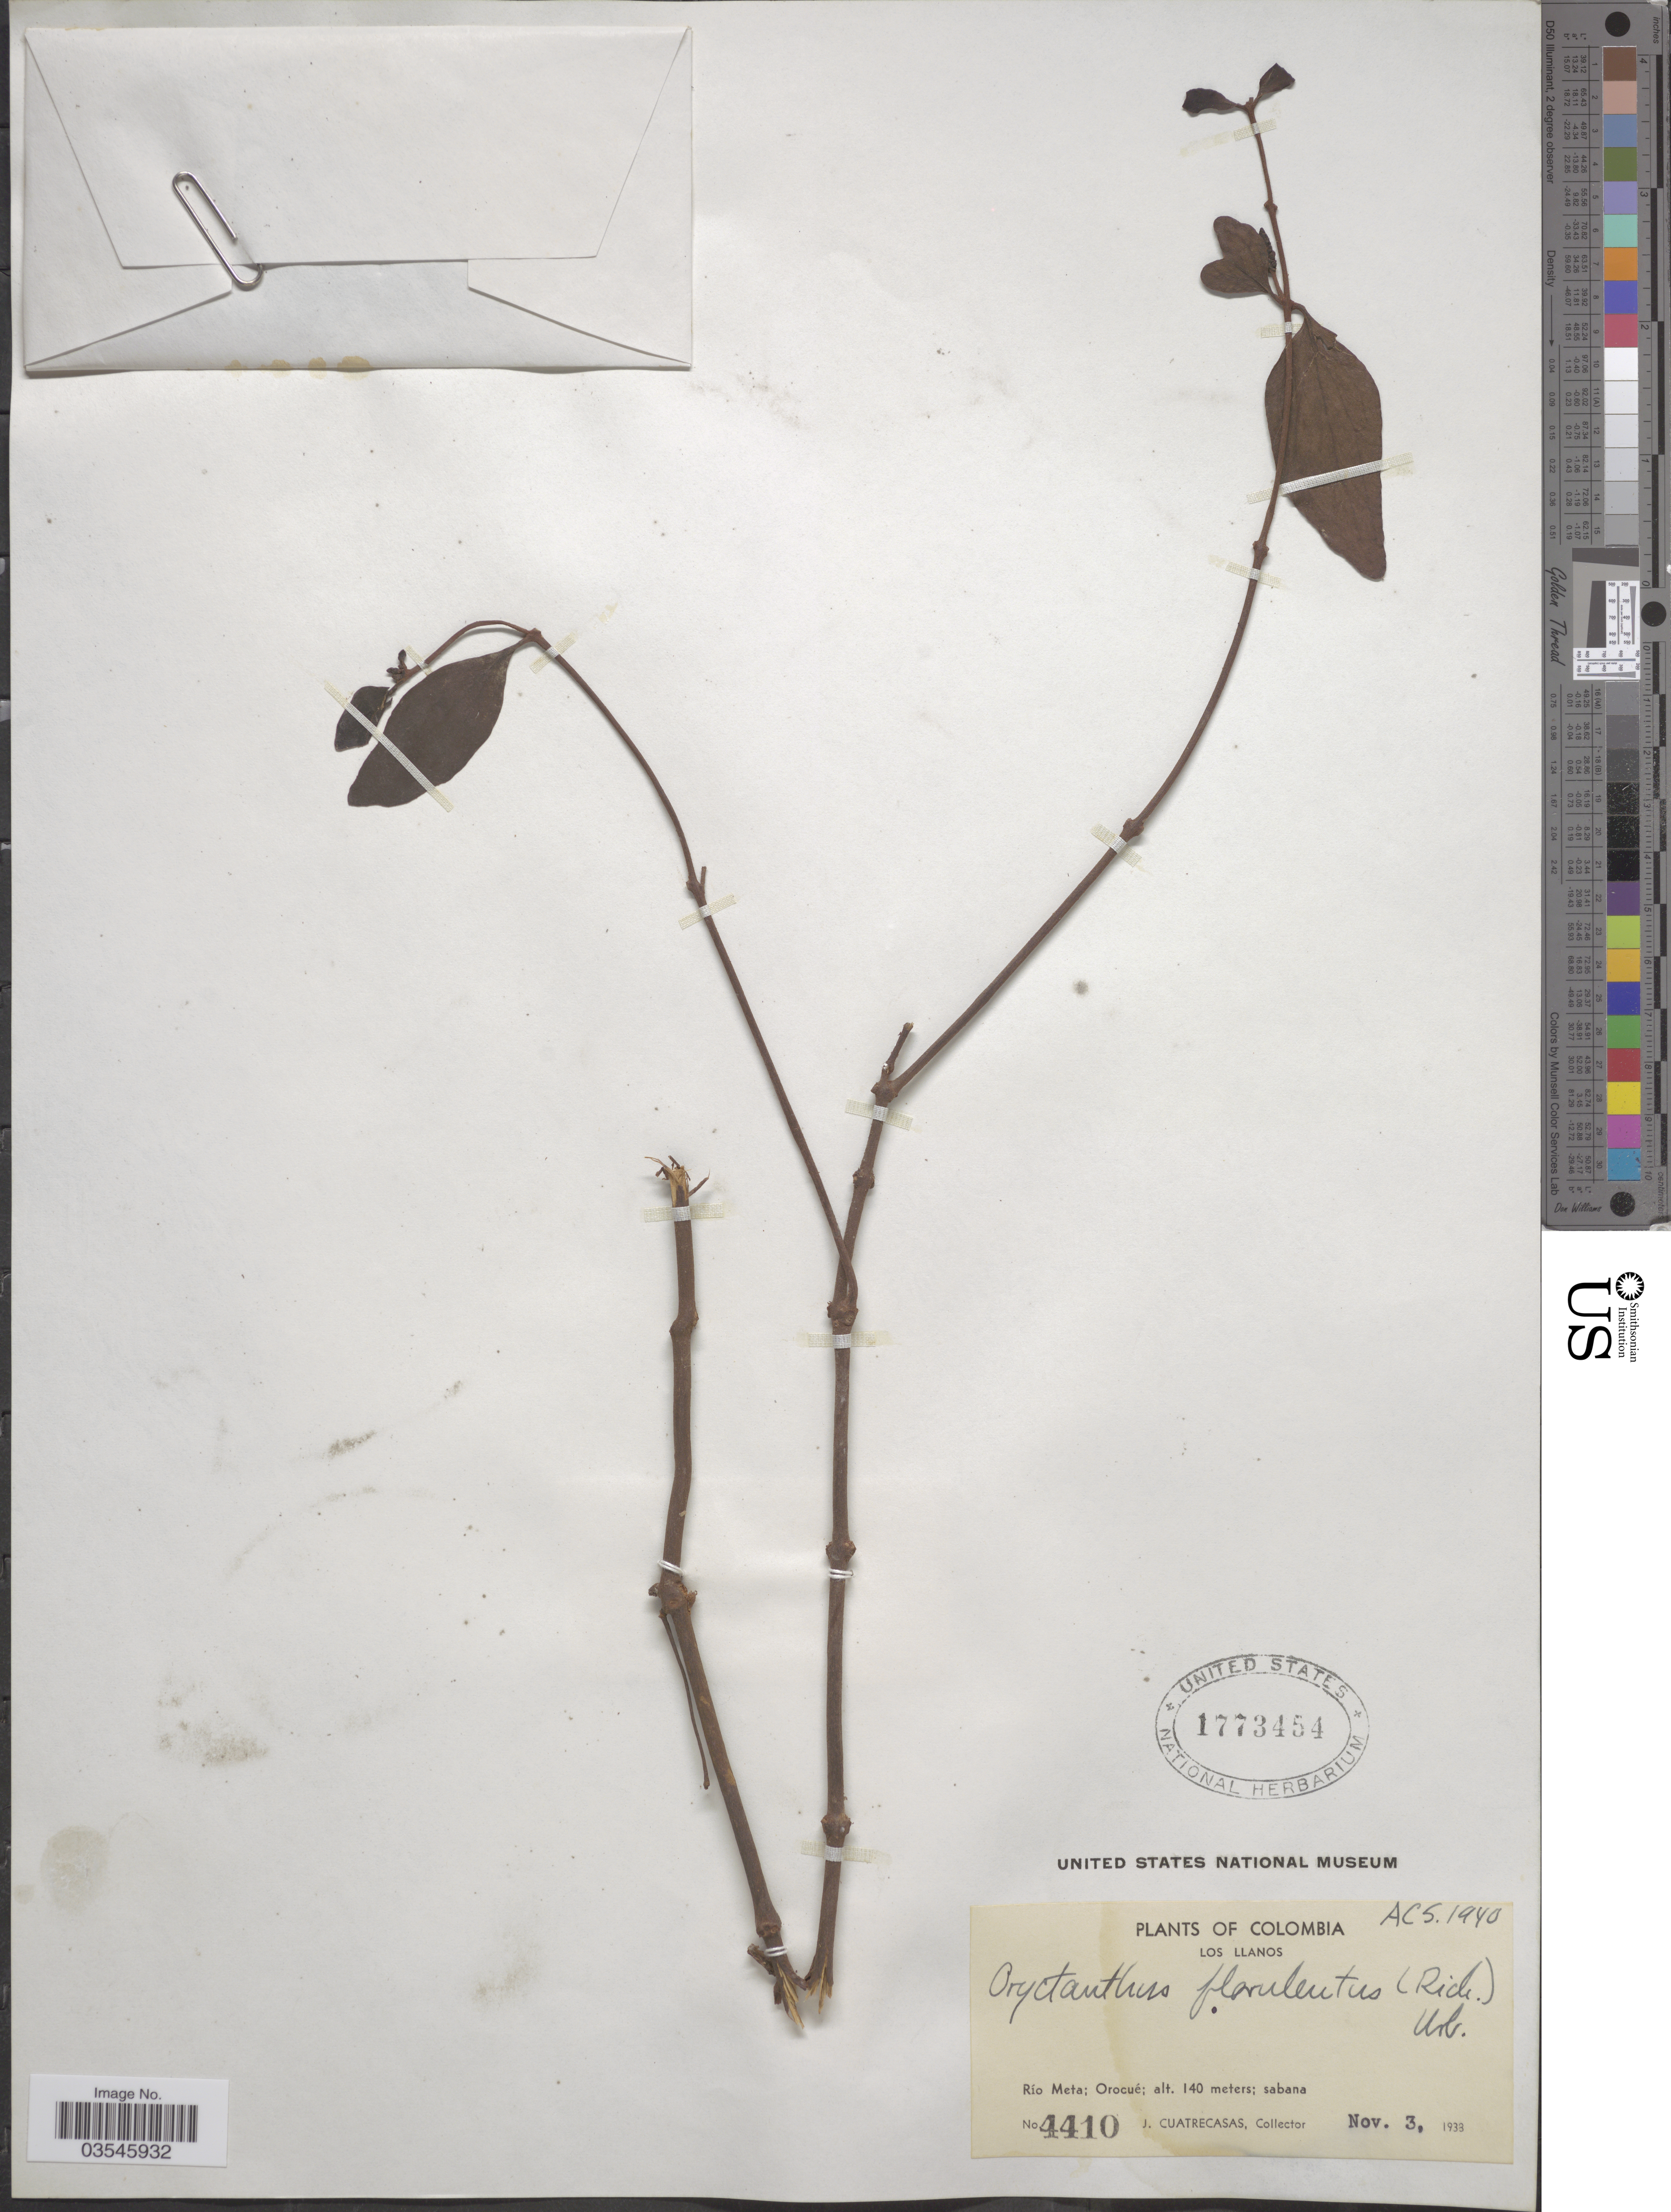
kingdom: Plantae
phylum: Tracheophyta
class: Magnoliopsida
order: Santalales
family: Loranthaceae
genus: Oryctanthus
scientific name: Oryctanthus florulentus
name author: (Rich.) Tiegh.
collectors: J. Cuatrecasas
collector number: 4410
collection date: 1938-11-03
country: Colombia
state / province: Meta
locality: Los Llanos. Río Meta; Orocué.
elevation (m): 140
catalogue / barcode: US 1773454